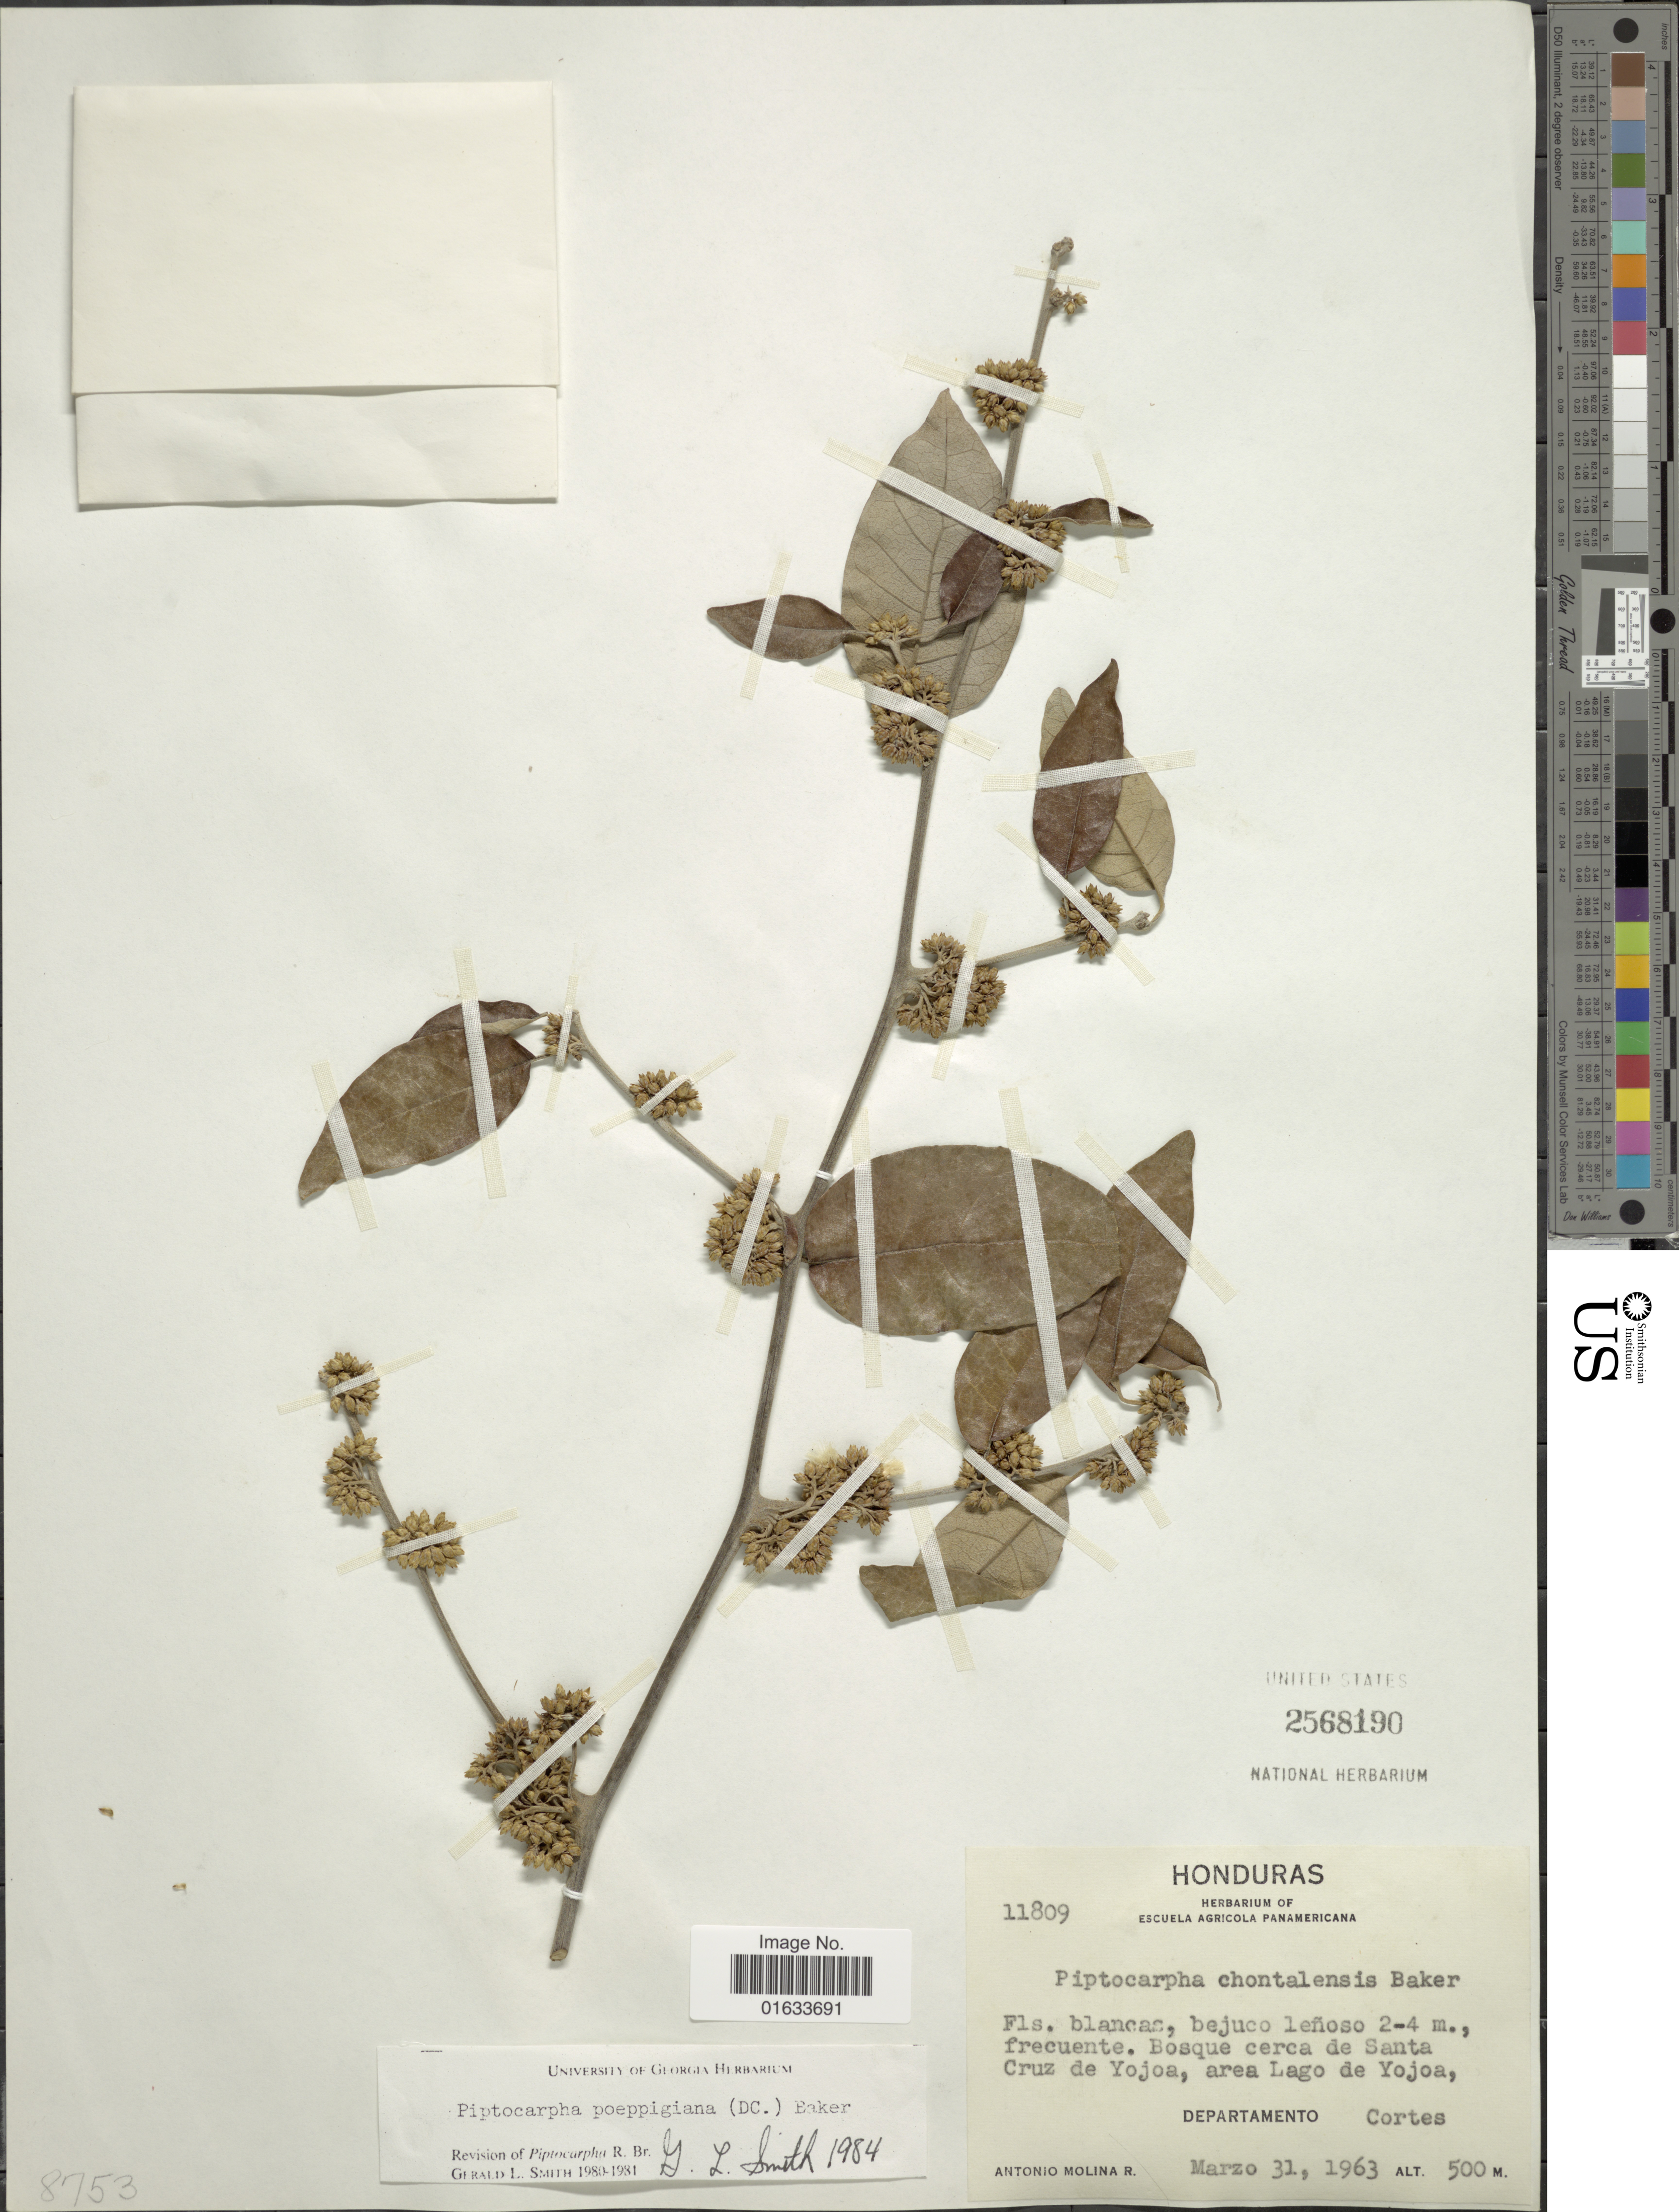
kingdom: Plantae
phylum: Tracheophyta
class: Magnoliopsida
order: Asterales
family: Asteraceae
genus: Piptocarpha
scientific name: Piptocarpha poeppigiana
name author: (DC.) Baker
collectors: A. Molina R.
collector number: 11809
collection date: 1963-03-31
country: Honduras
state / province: Cortés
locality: Bosque cerca de Santa Cruz de Yojoa, area Lago de Yojoa, Departamento Cortes.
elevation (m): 500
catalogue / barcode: US 2568190